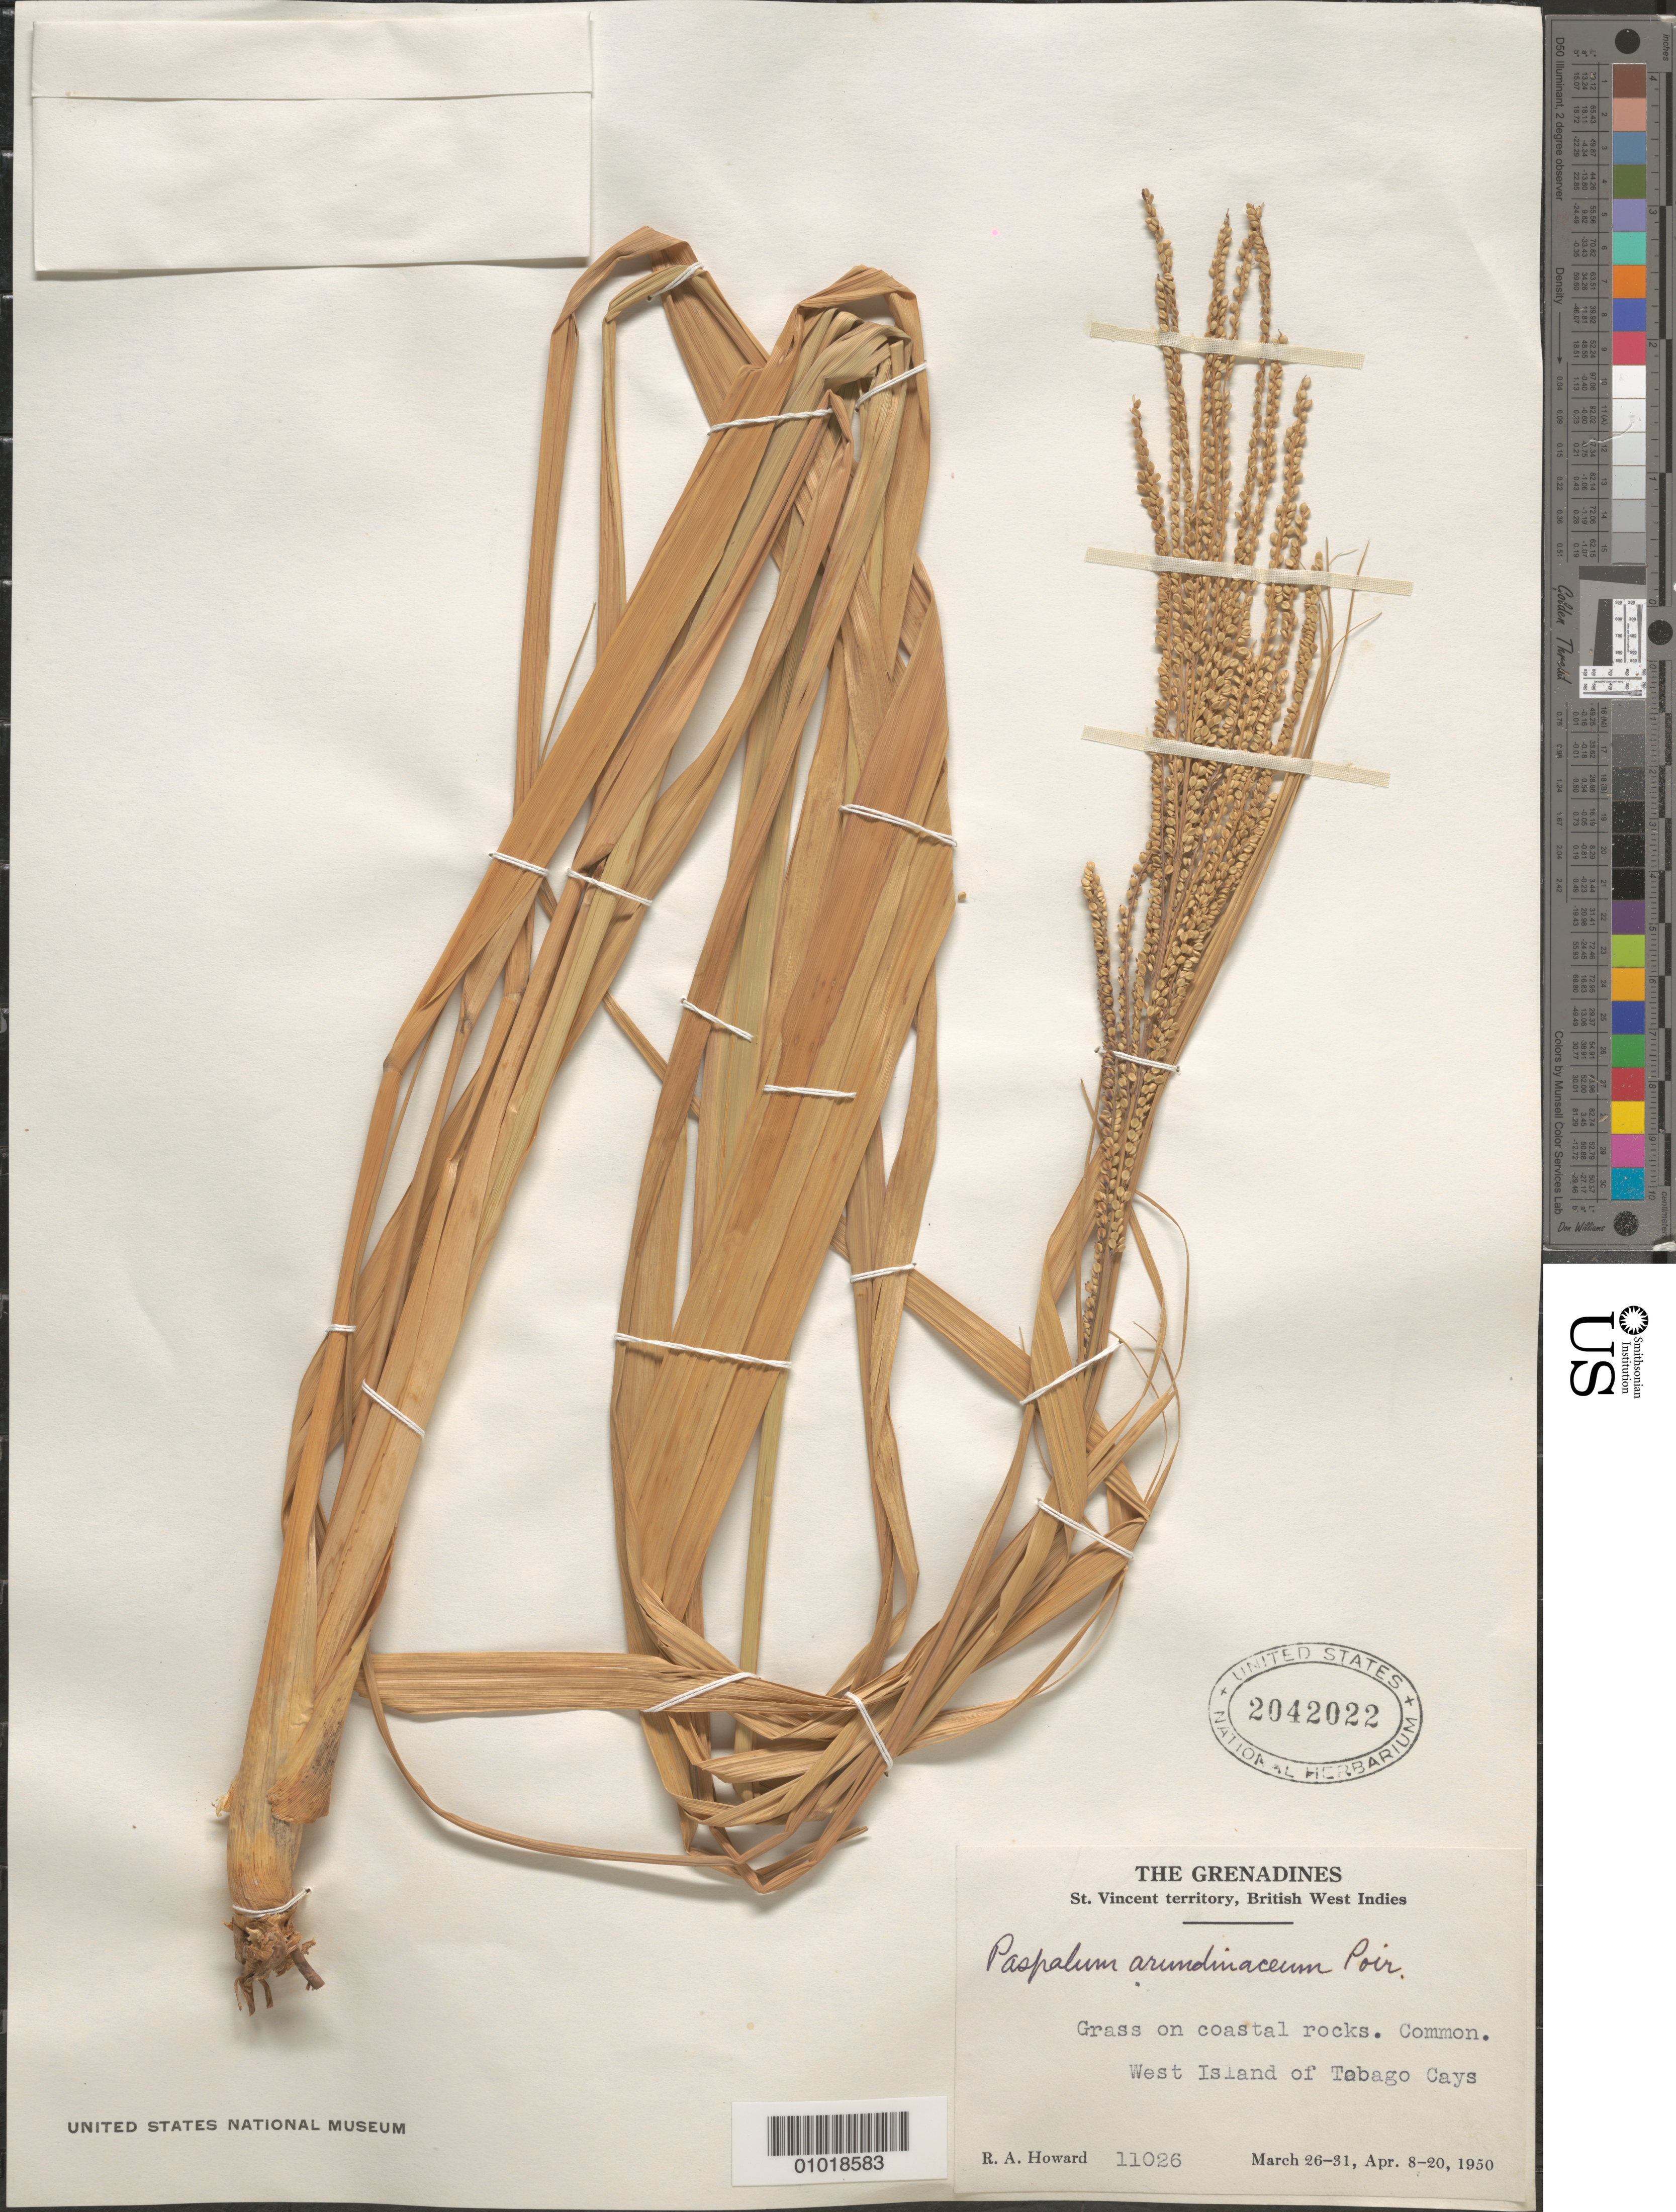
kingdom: Plantae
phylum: Tracheophyta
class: Liliopsida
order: Poales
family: Poaceae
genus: Paspalum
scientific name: Paspalum arundinaceum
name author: Poir.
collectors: R. A. Howard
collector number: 11026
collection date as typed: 26 Mar 1950 to 20 Apr 1950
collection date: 1950-03-26/1950-04-20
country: St. Vincent - Grenadines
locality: West Island of Tobago Cays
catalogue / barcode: US 2042022